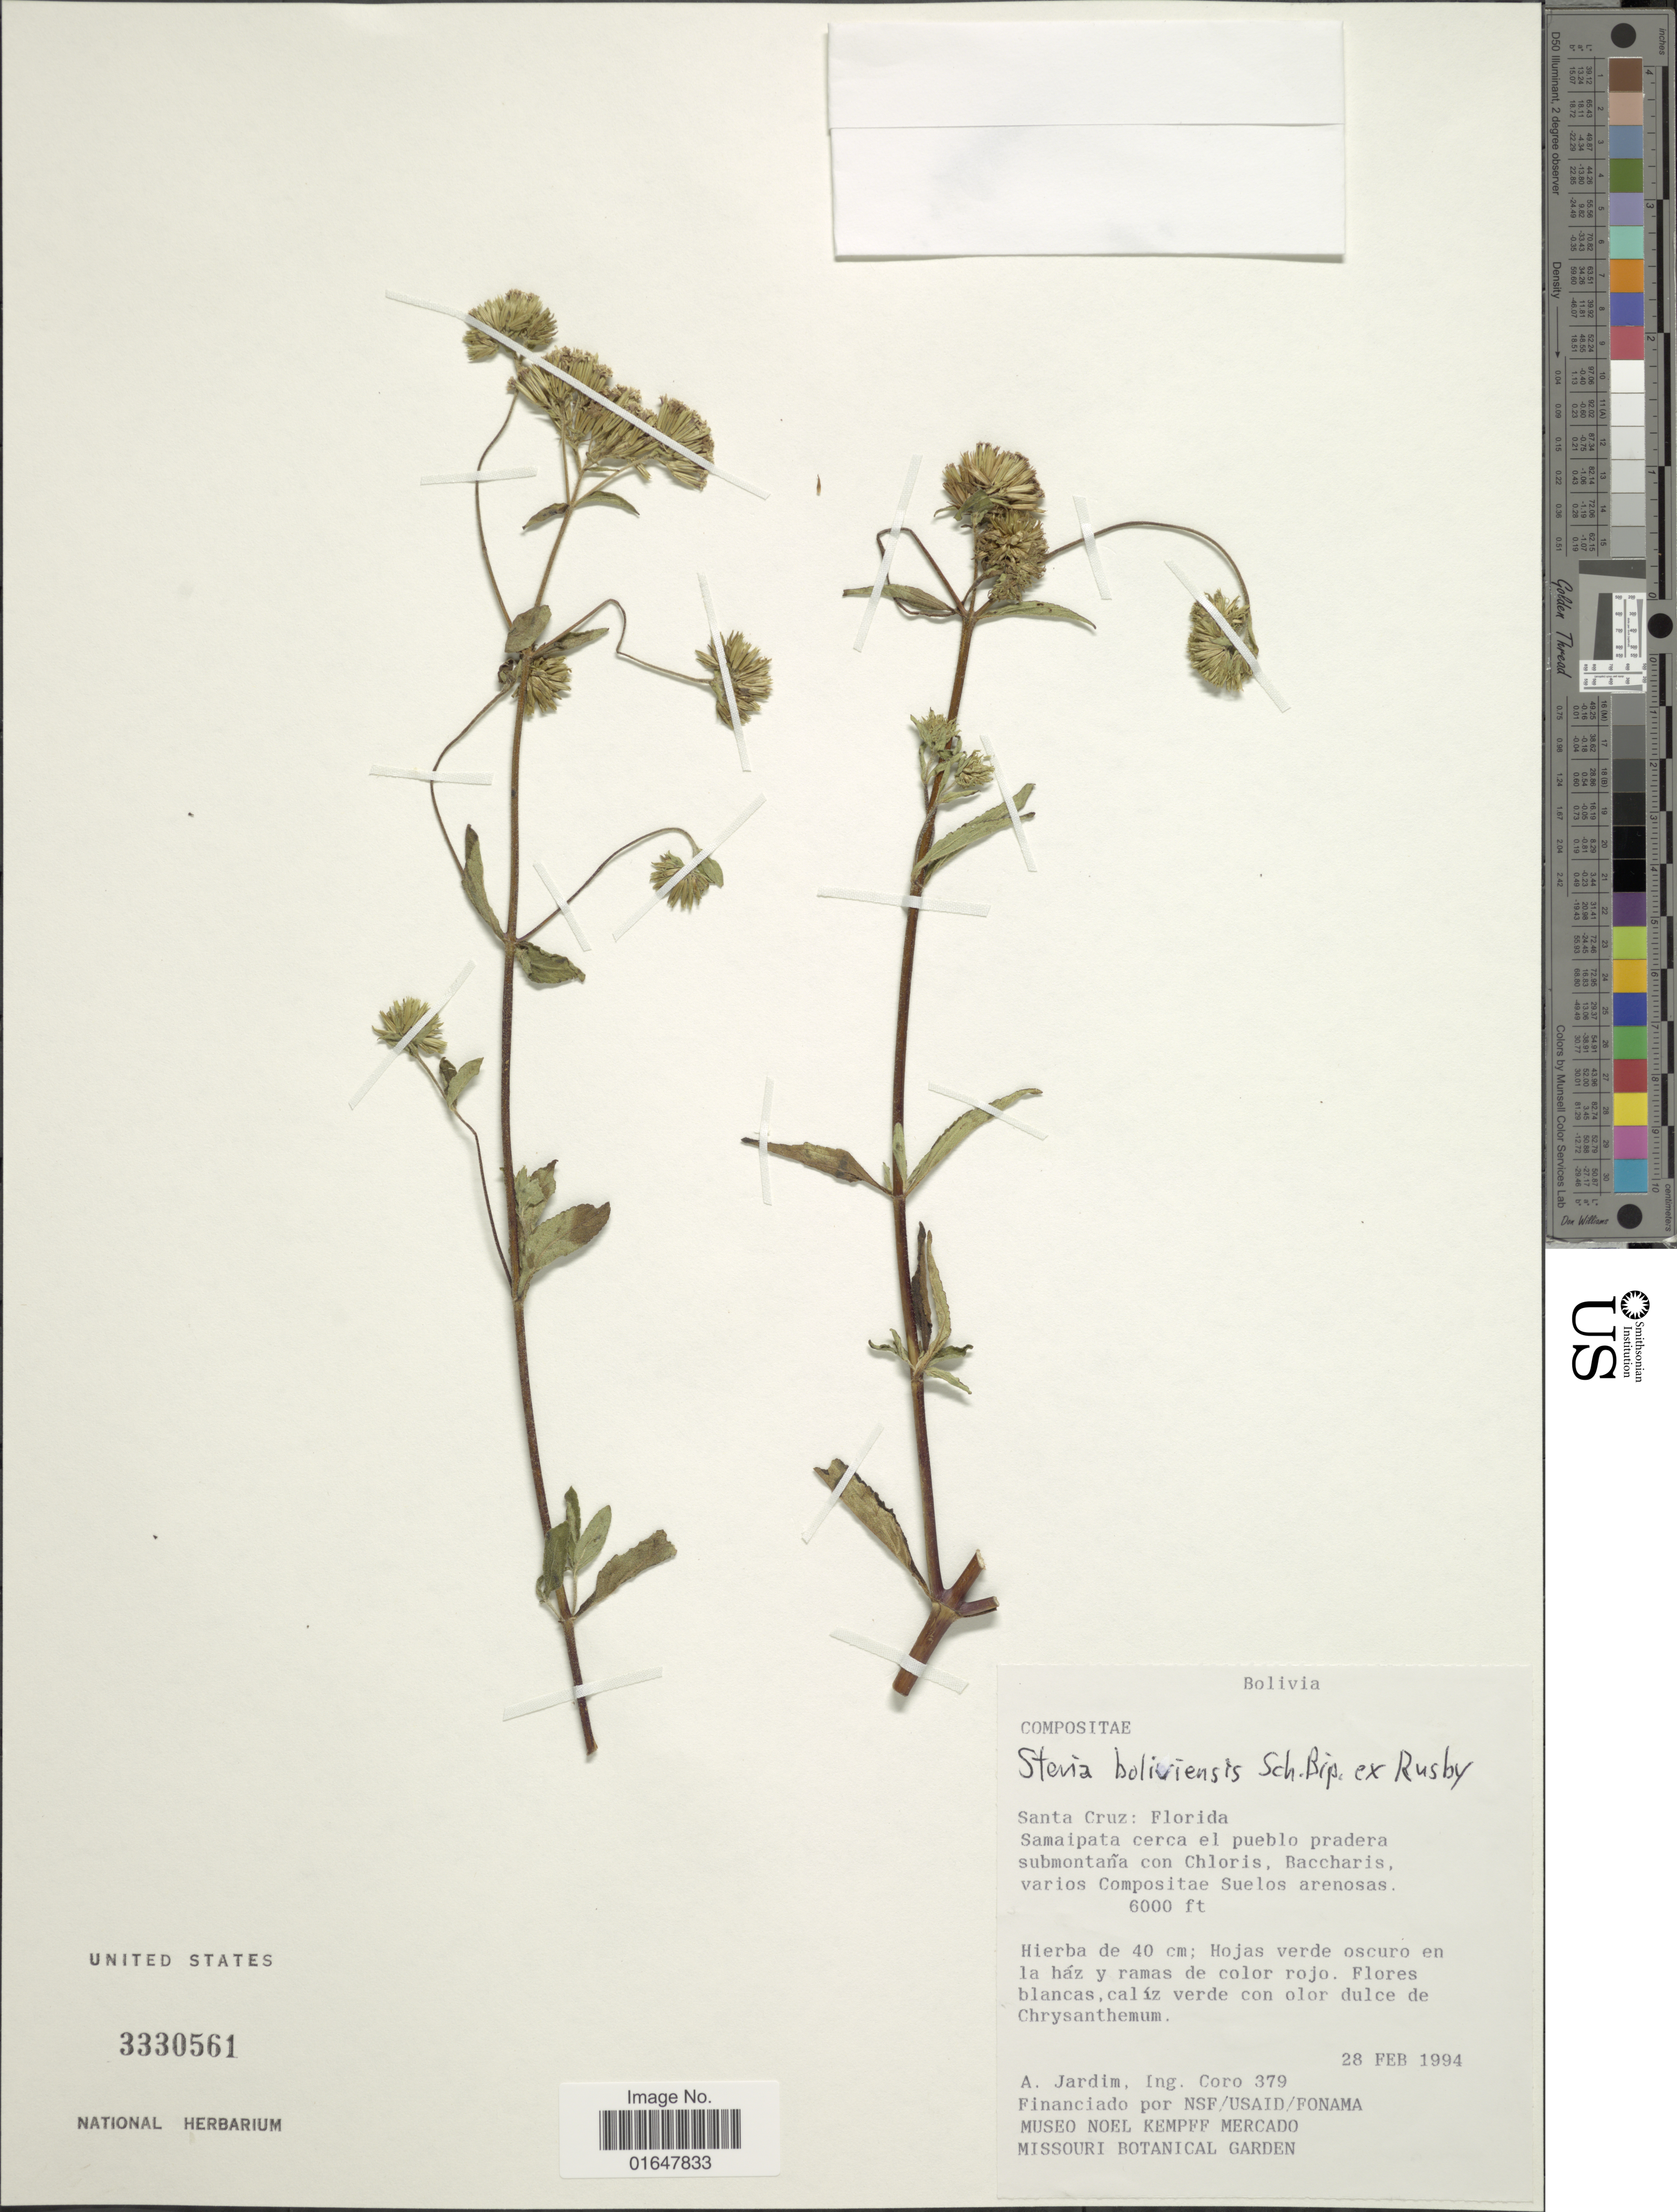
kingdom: Plantae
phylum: Tracheophyta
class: Magnoliopsida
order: Asterales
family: Asteraceae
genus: Stevia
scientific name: Stevia boliviensis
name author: Sch. Bip. ex Rusby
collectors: A. Jardim & Ing. Coro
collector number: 379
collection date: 1994-02-28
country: Bolivia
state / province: Santa Cruz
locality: Florida, Samaipata cerca el pueblo pradera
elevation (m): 1829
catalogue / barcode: US 3330561